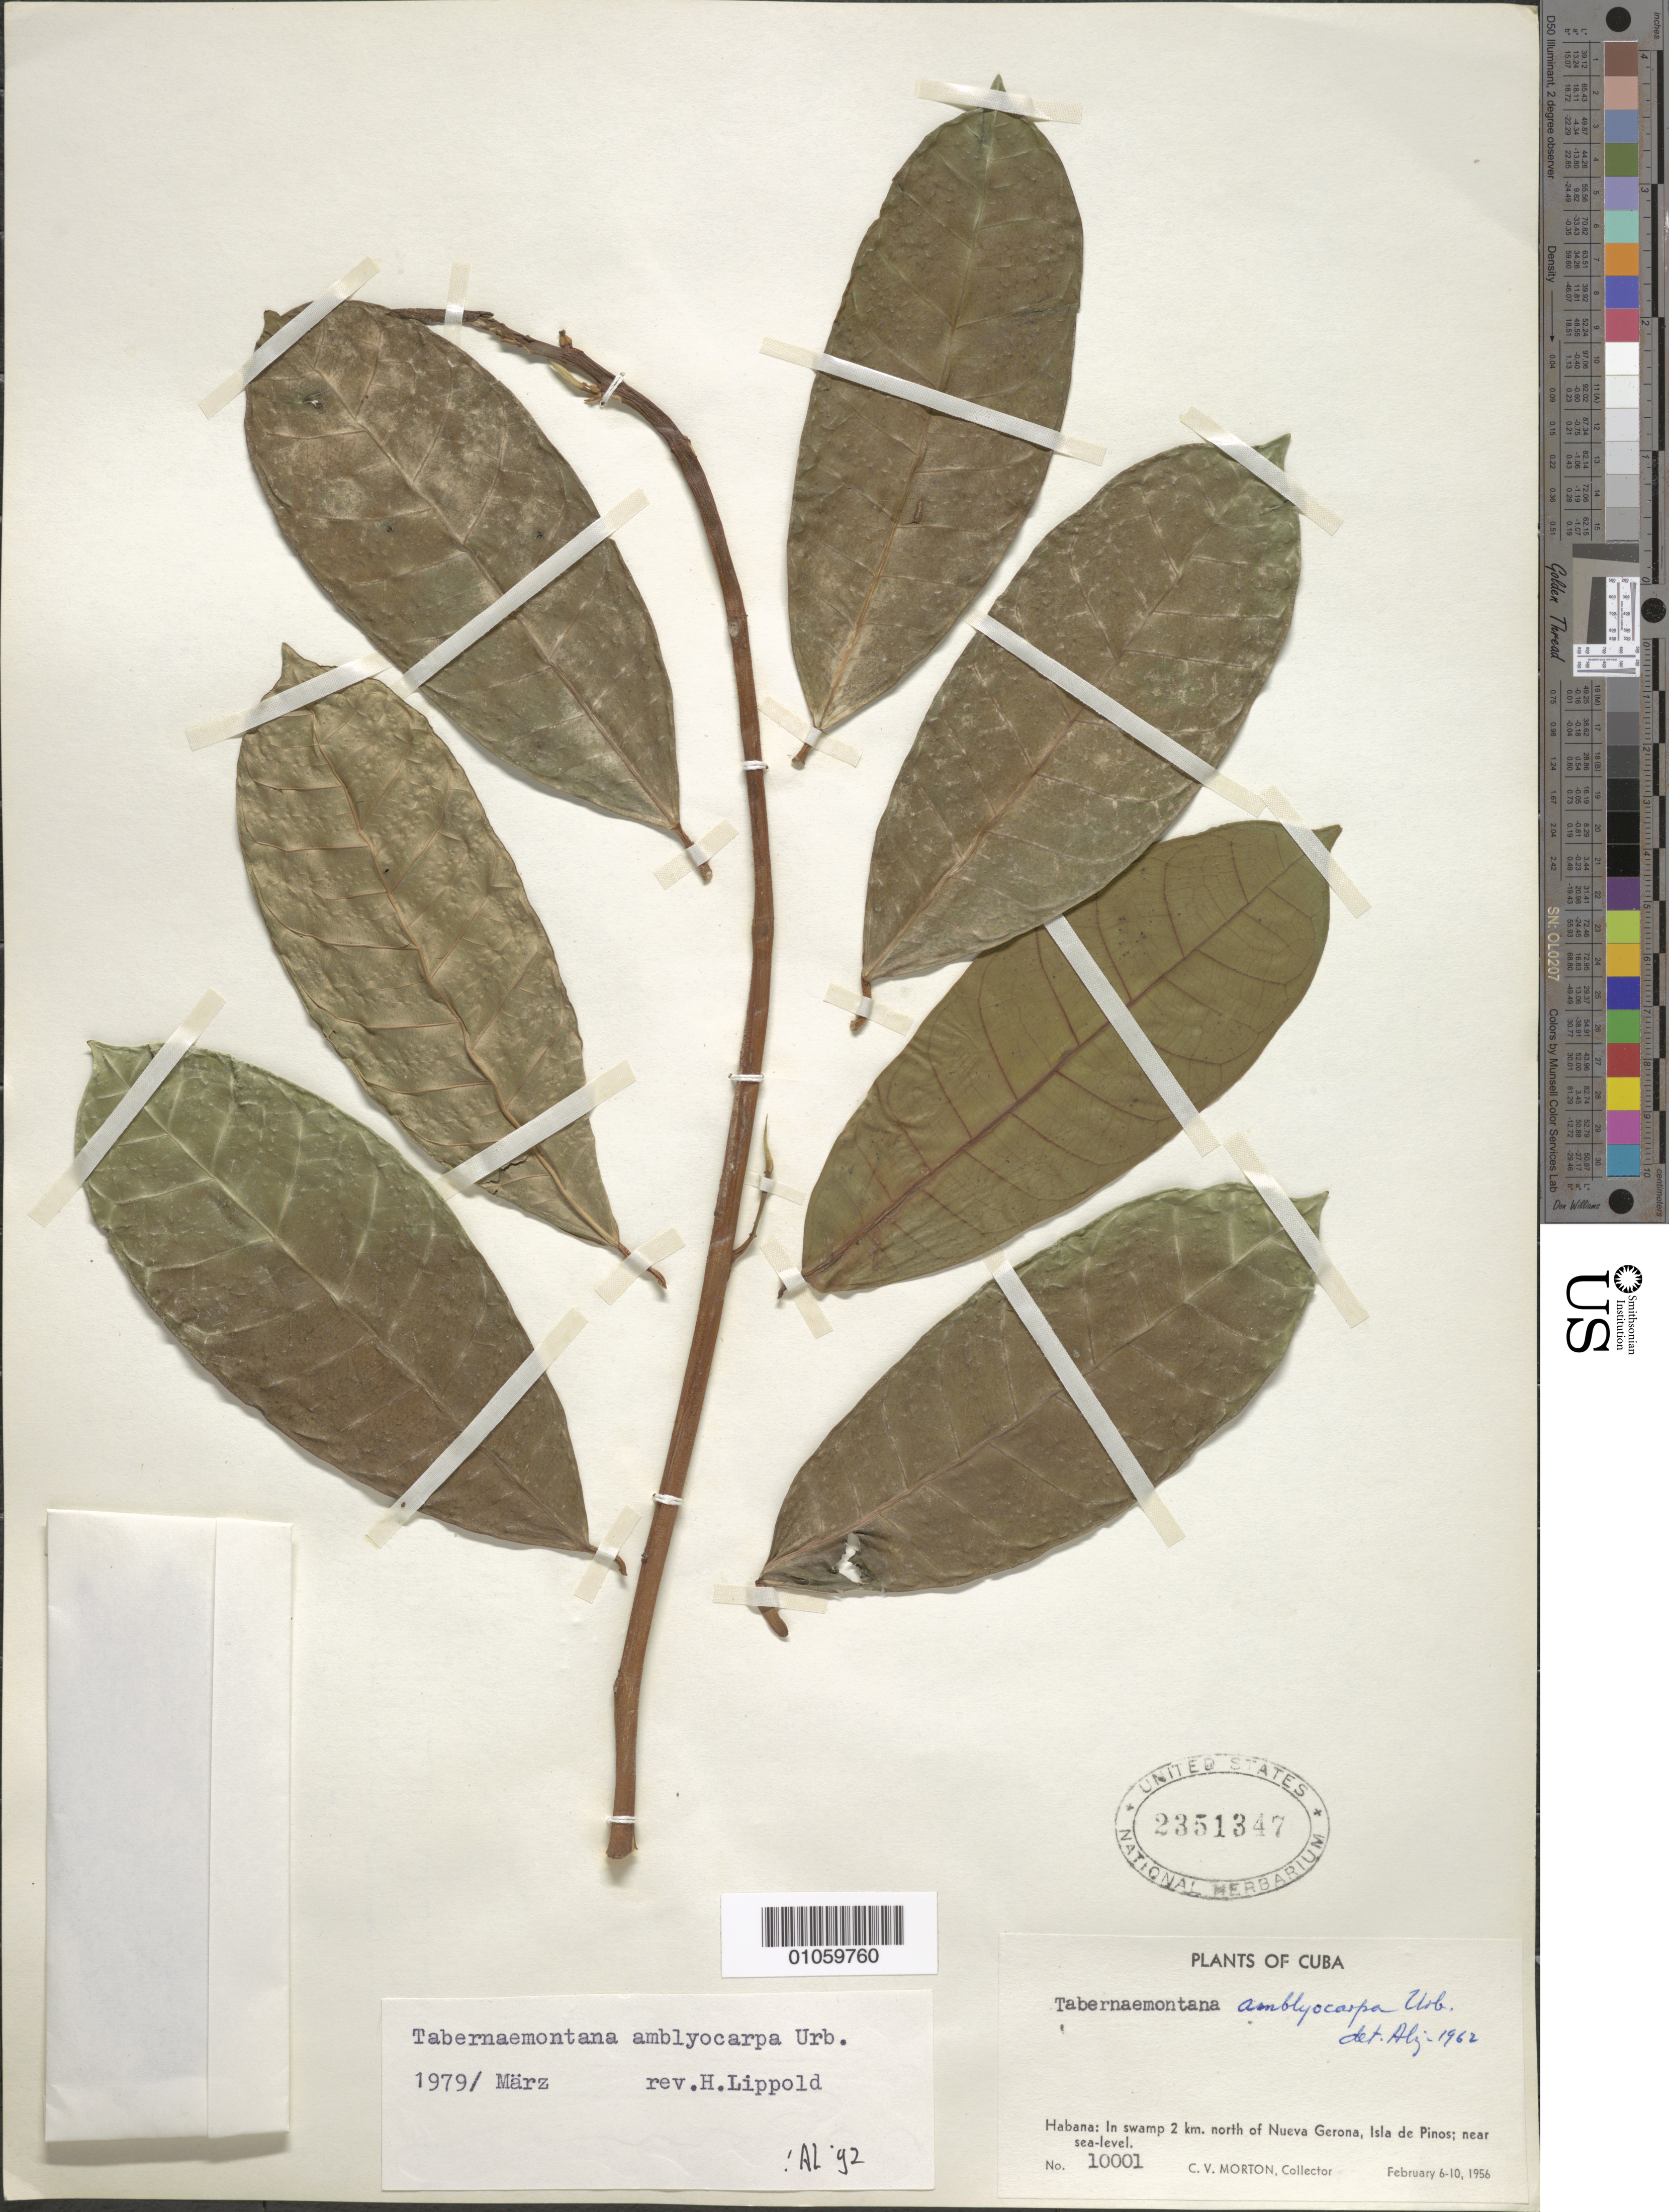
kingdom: Plantae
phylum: Tracheophyta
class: Magnoliopsida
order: Gentianales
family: Apocynaceae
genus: Tabernaemontana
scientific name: Tabernaemontana amblyocarpa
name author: Urb.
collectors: C. V. Morton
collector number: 10001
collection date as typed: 06 Feb 1956 to 10 Feb 1956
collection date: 1956-02-06/1956-02-10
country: Cuba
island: Isla de la Juventud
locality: Isle of Pines, 2 km north of Nueva Gerona; near sea-level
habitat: swamp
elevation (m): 0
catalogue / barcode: US 2351347